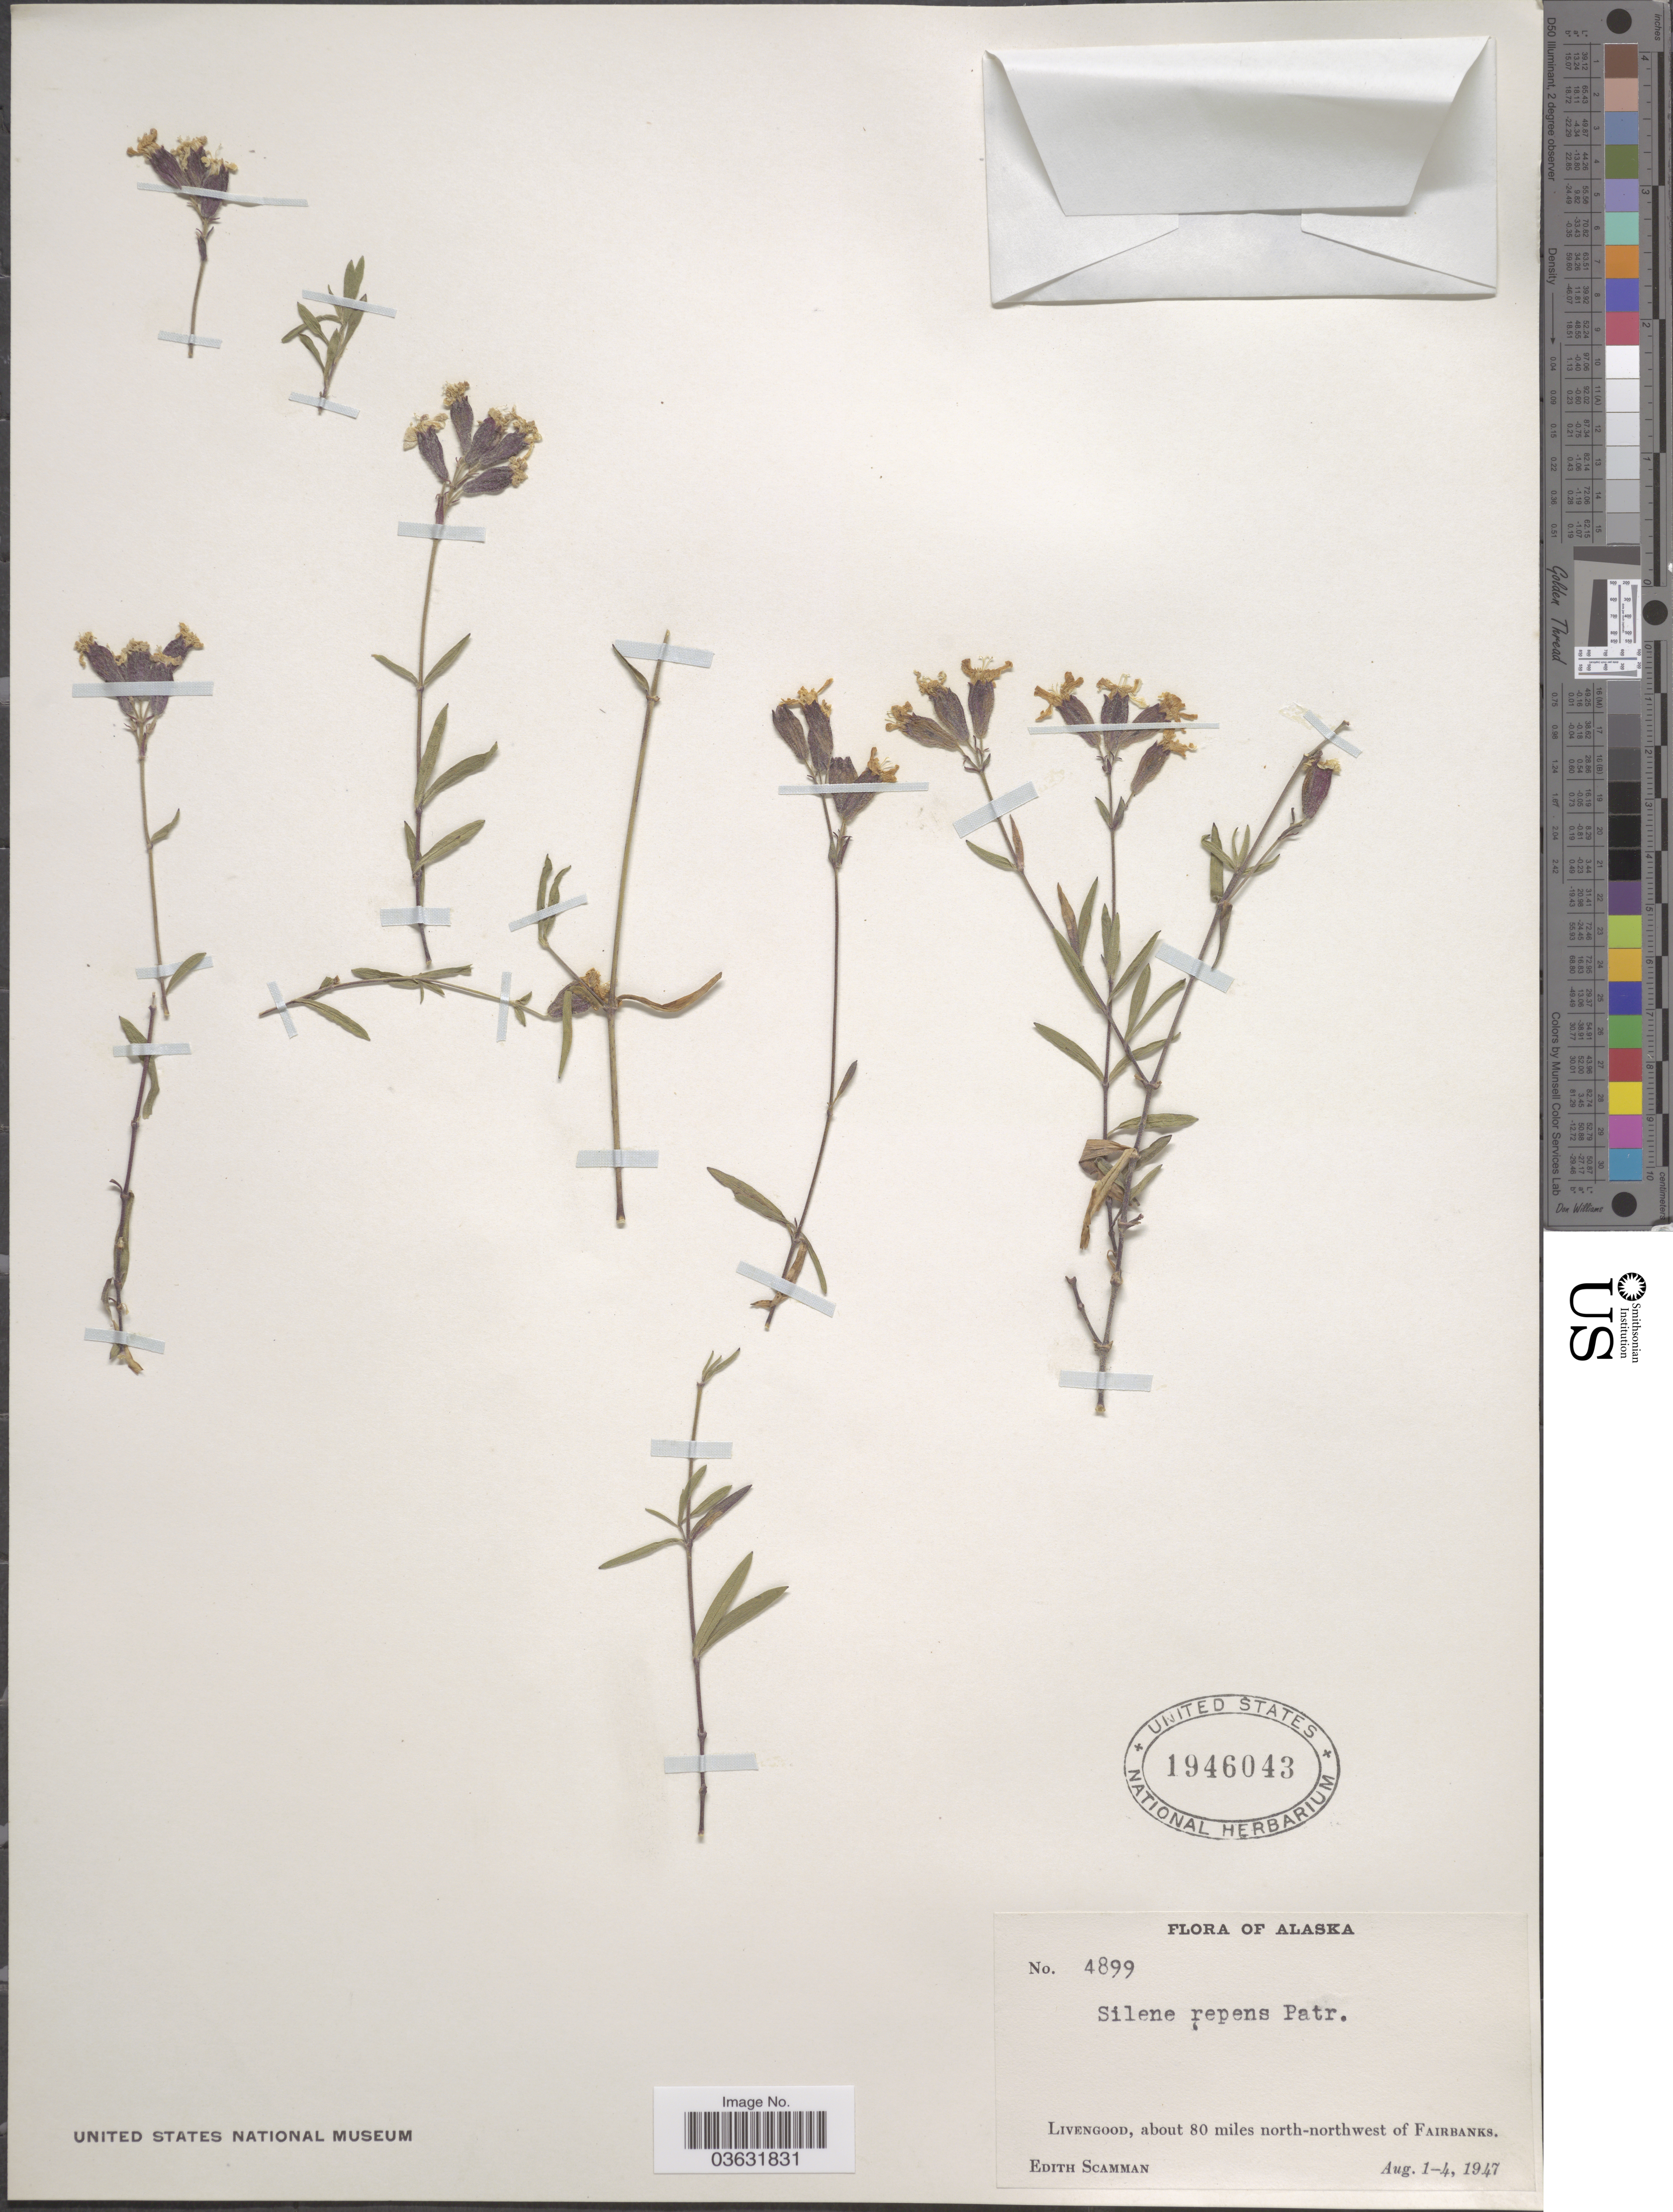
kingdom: Plantae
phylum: Tracheophyta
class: Magnoliopsida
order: Caryophyllales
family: Caryophyllaceae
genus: Silene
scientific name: Silene repens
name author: Patrin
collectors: E. Scamman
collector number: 4899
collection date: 1947-08-01/1947-08-04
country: United States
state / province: Alaska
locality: Livengood, about 80 miles north-northwest of Fairbanks.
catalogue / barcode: US 1946043